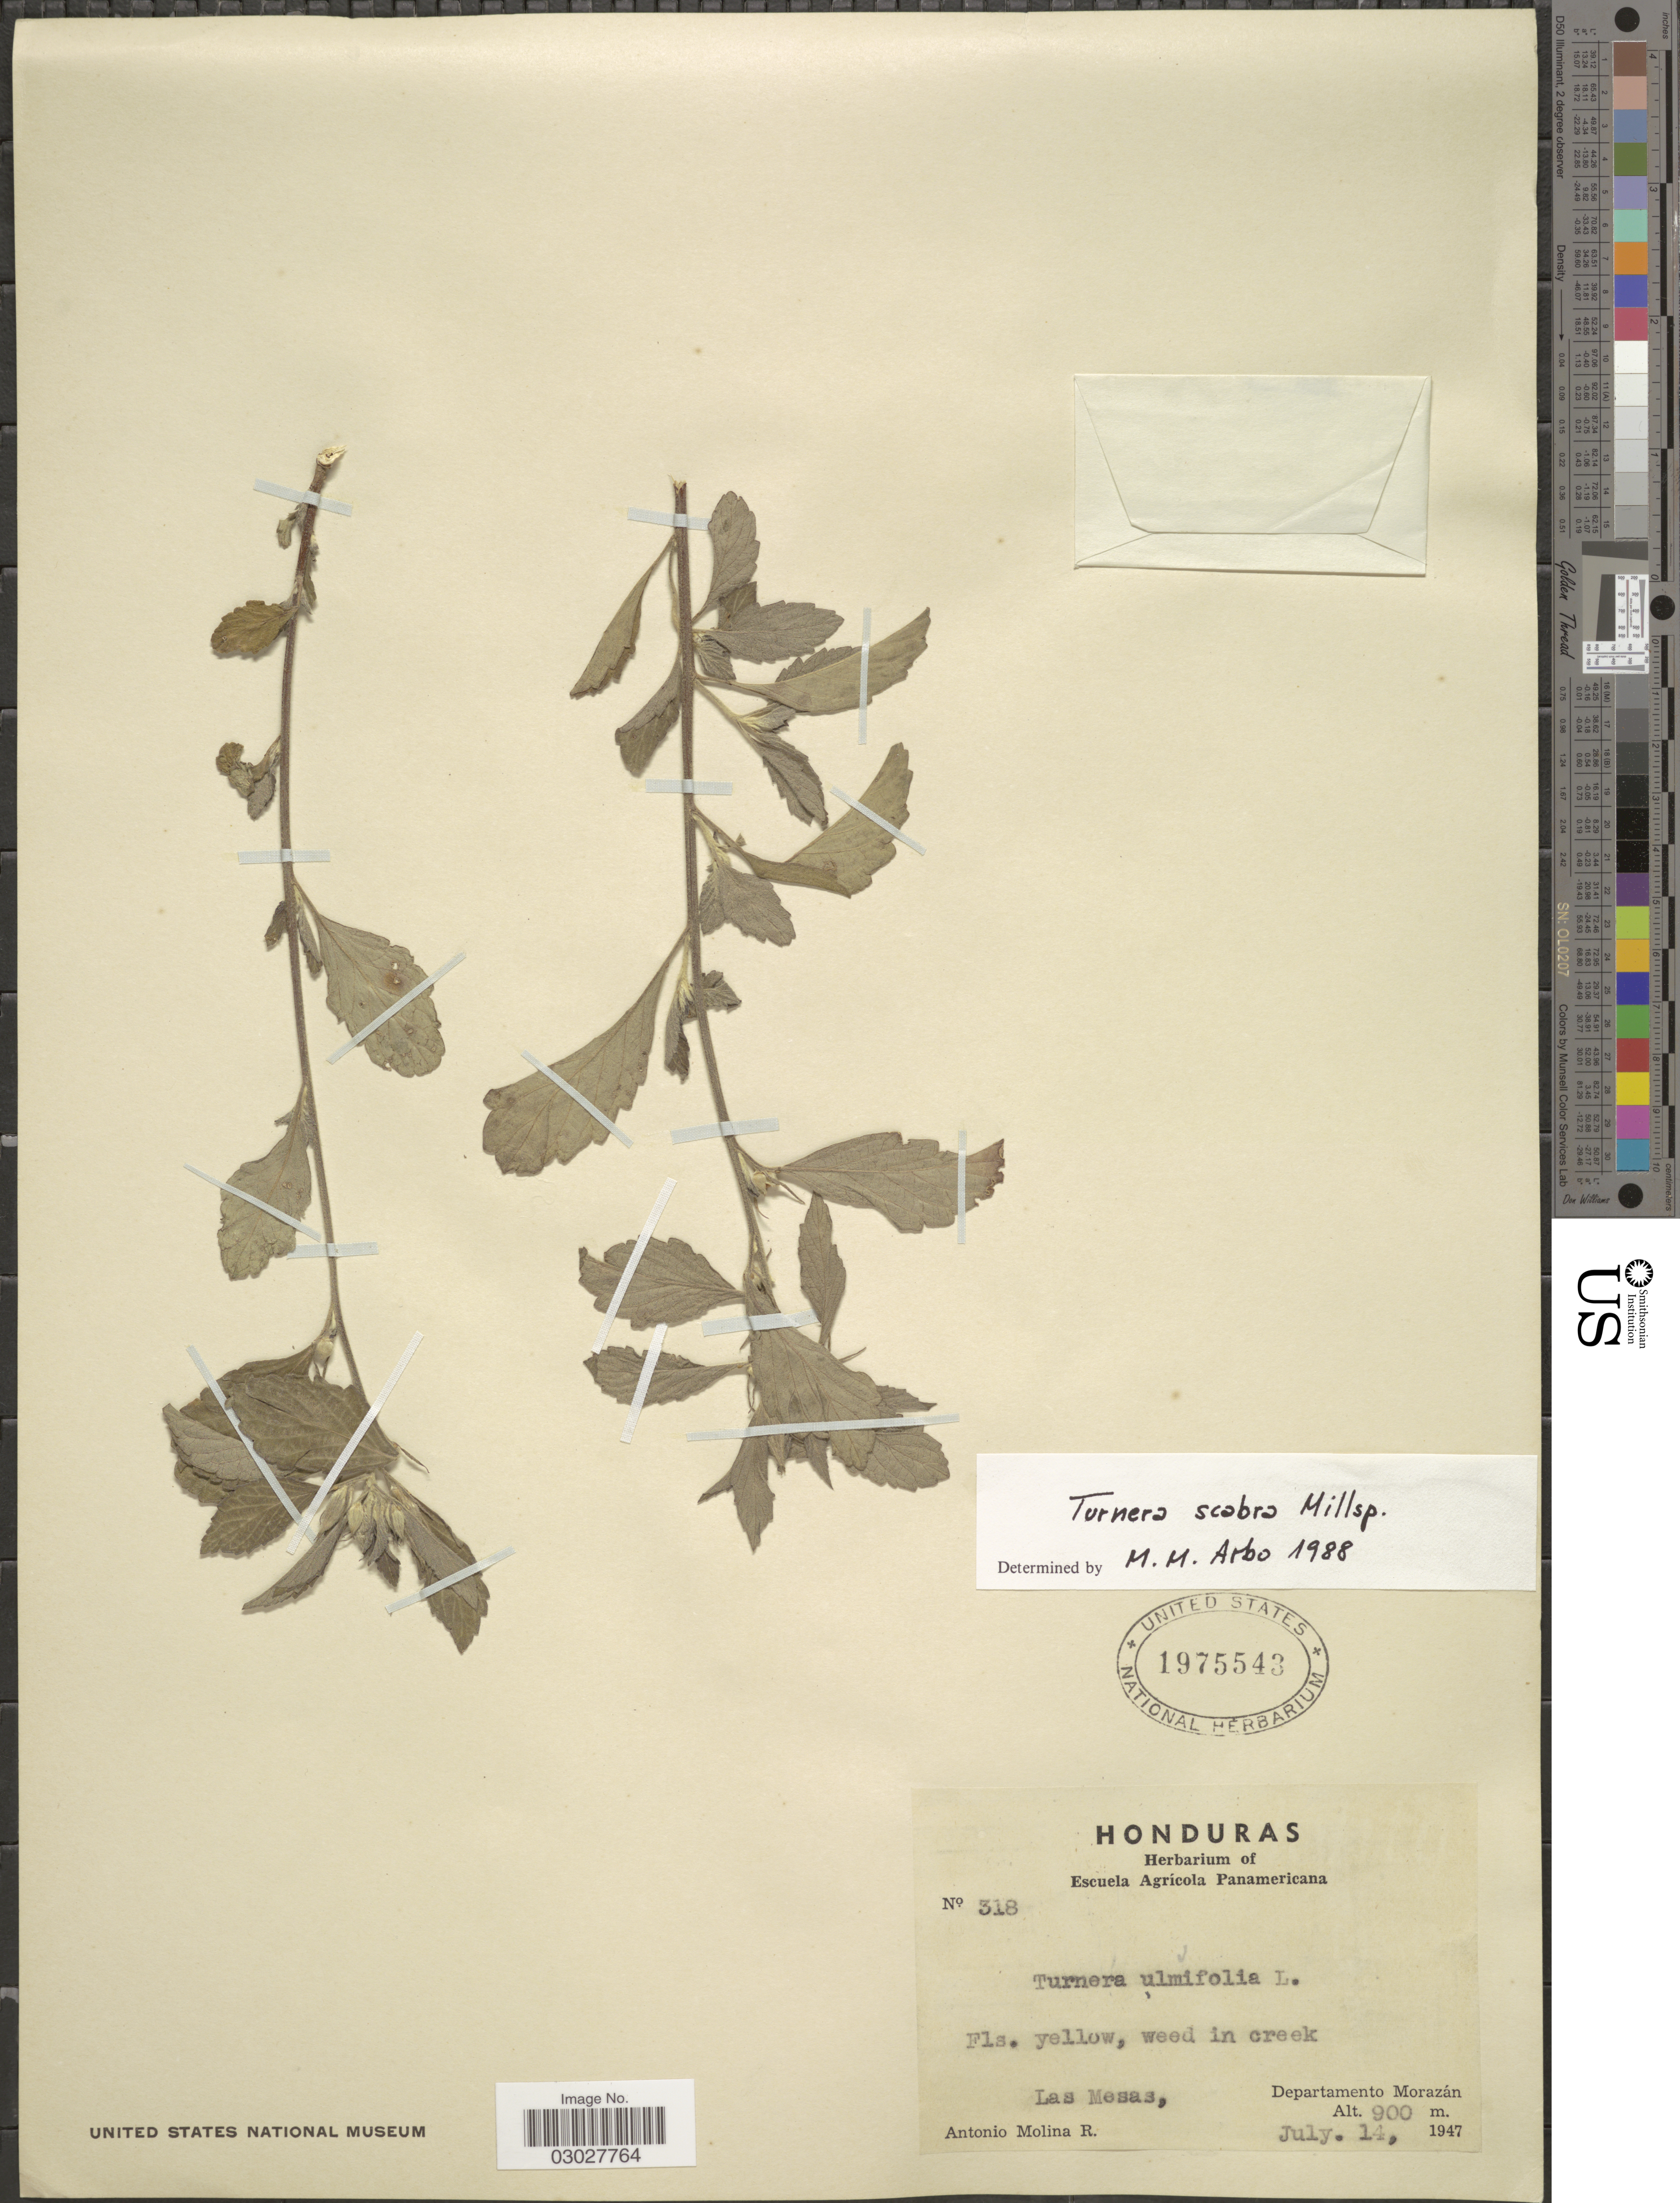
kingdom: Plantae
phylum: Tracheophyta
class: Magnoliopsida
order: Malpighiales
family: Turneraceae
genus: Turnera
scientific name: Turnera scabra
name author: Millsp.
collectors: A. Molina R.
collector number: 318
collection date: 1947-07-14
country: Honduras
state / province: Fco. Morazán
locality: Las Mesas, Departamento Morazán.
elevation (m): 900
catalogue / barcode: US 1975543